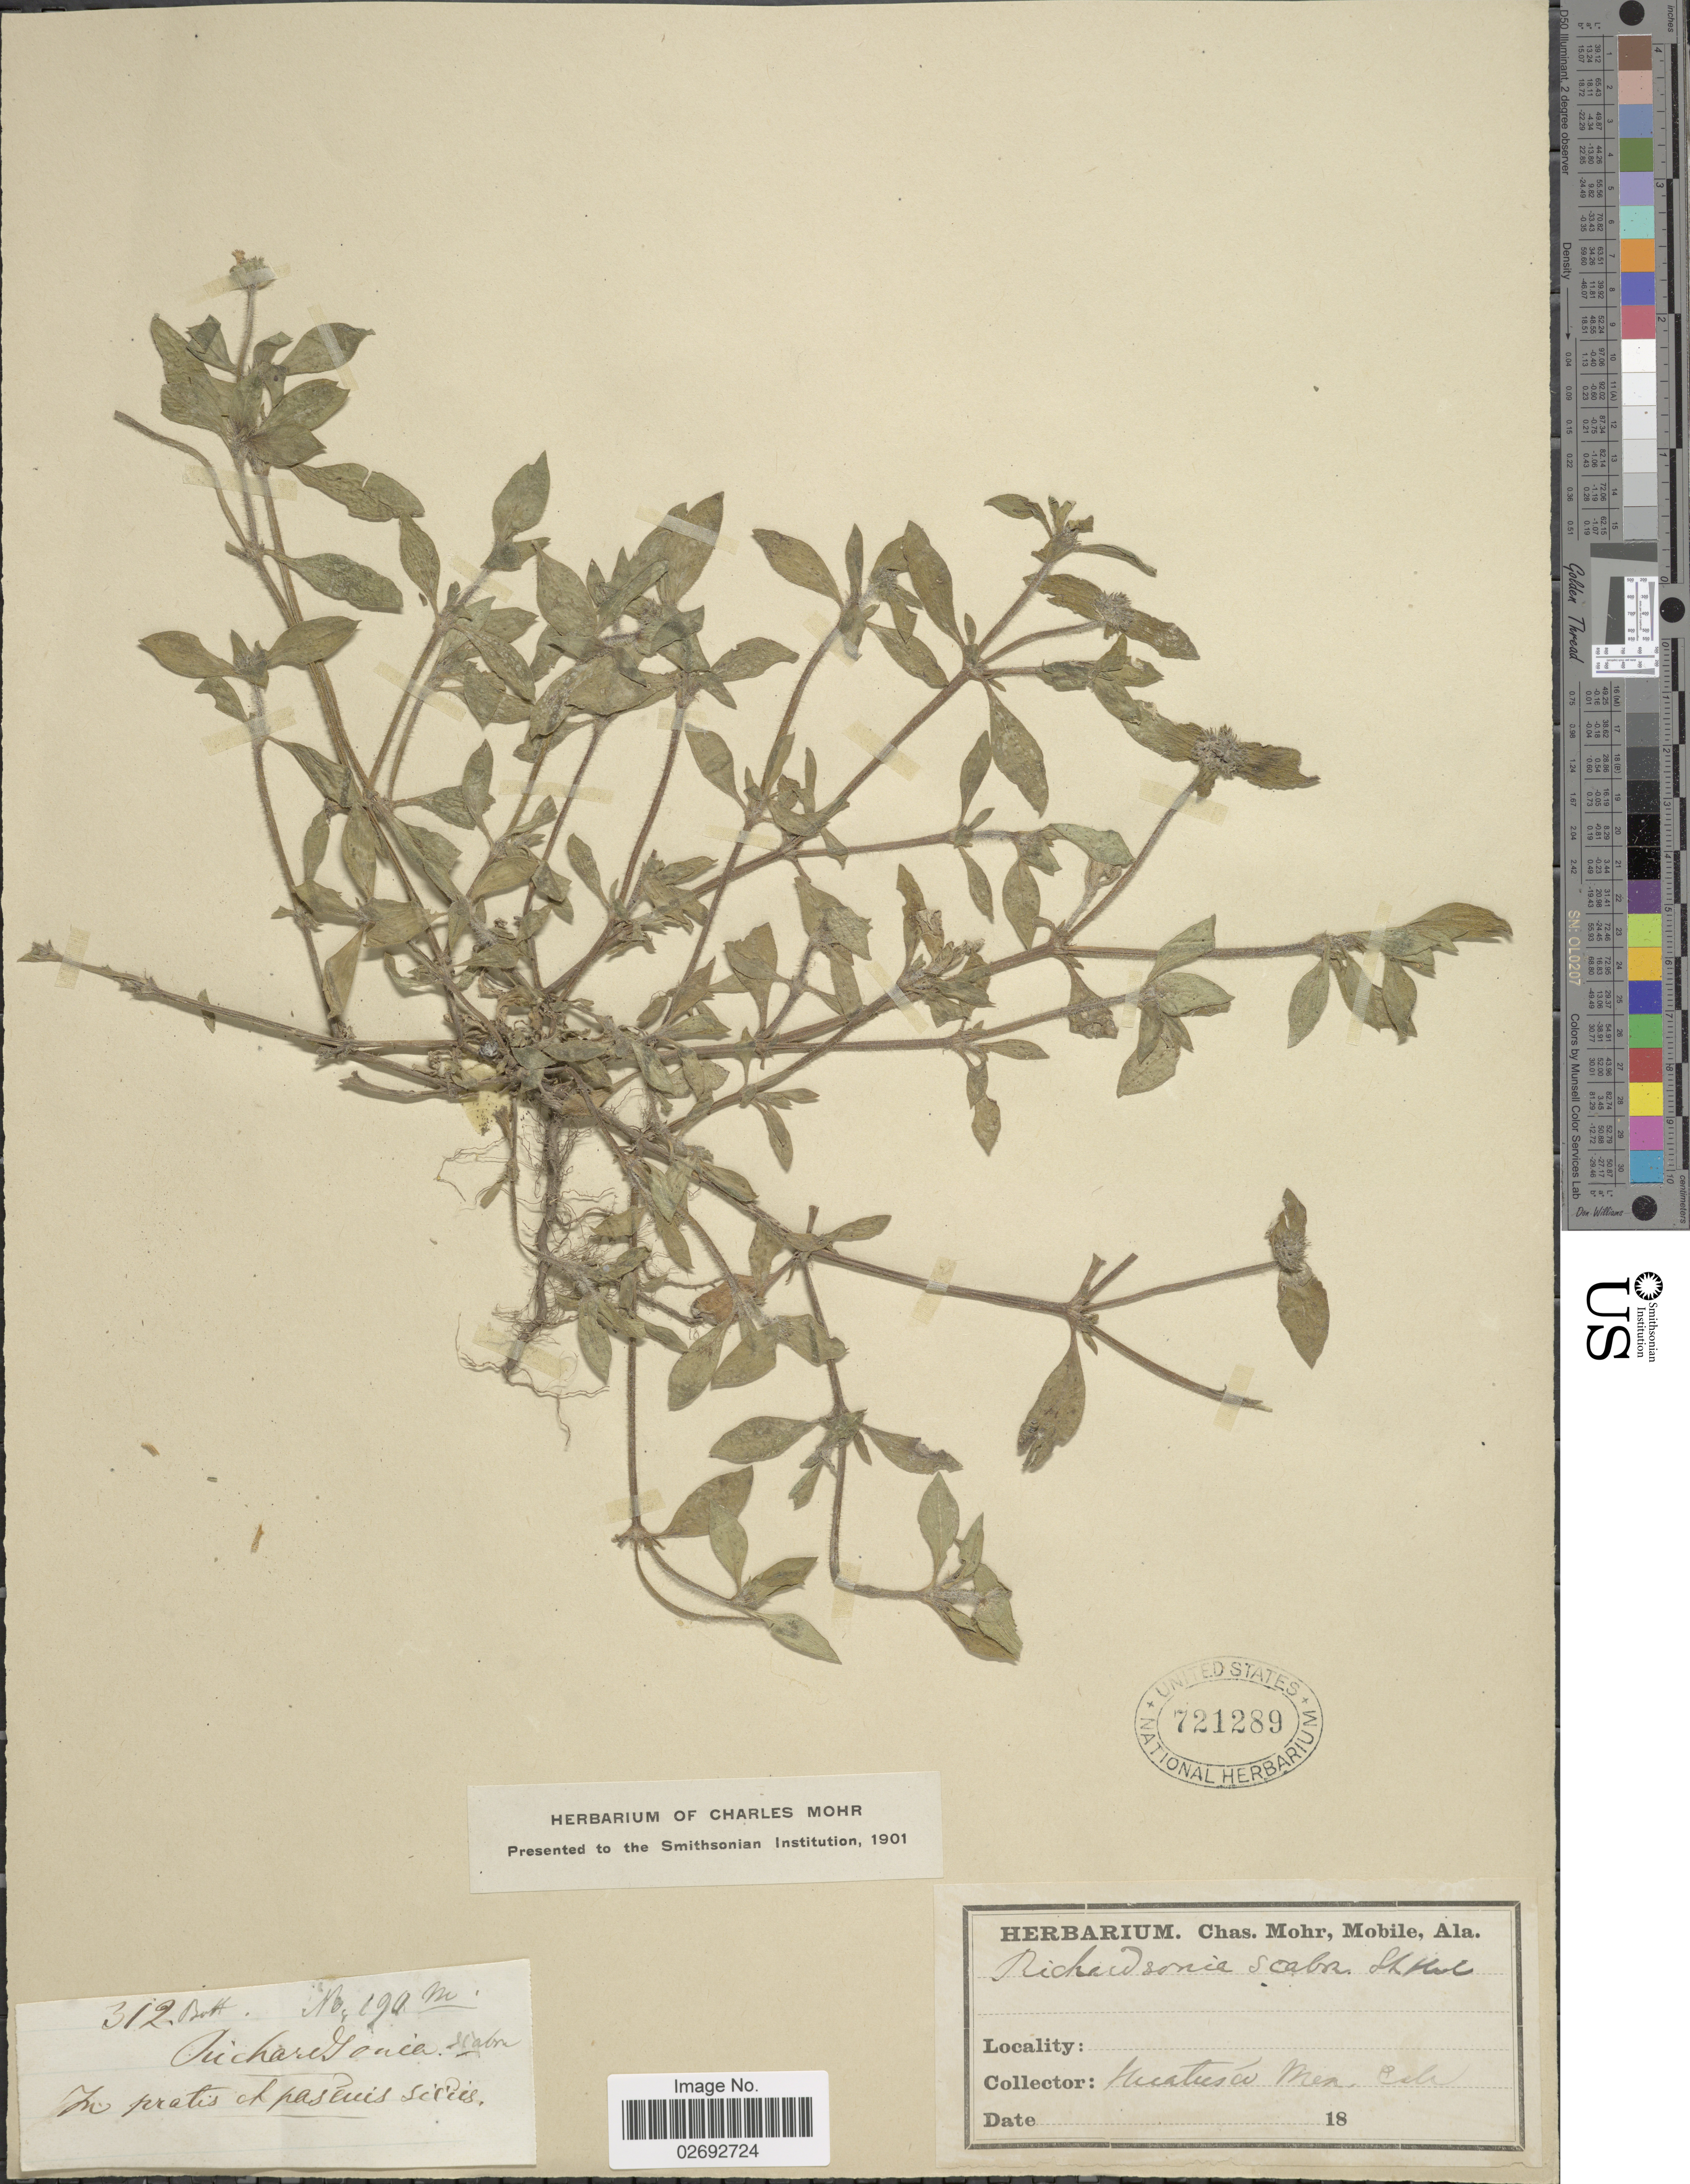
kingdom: Plantae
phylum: Tracheophyta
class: Magnoliopsida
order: Gentianales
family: Rubiaceae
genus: Richardia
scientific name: Richardia scabra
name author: L.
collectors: ex herb. Charles Mohr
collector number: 190m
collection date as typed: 18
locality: Huatusa men [interpreted]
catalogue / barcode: US 721289